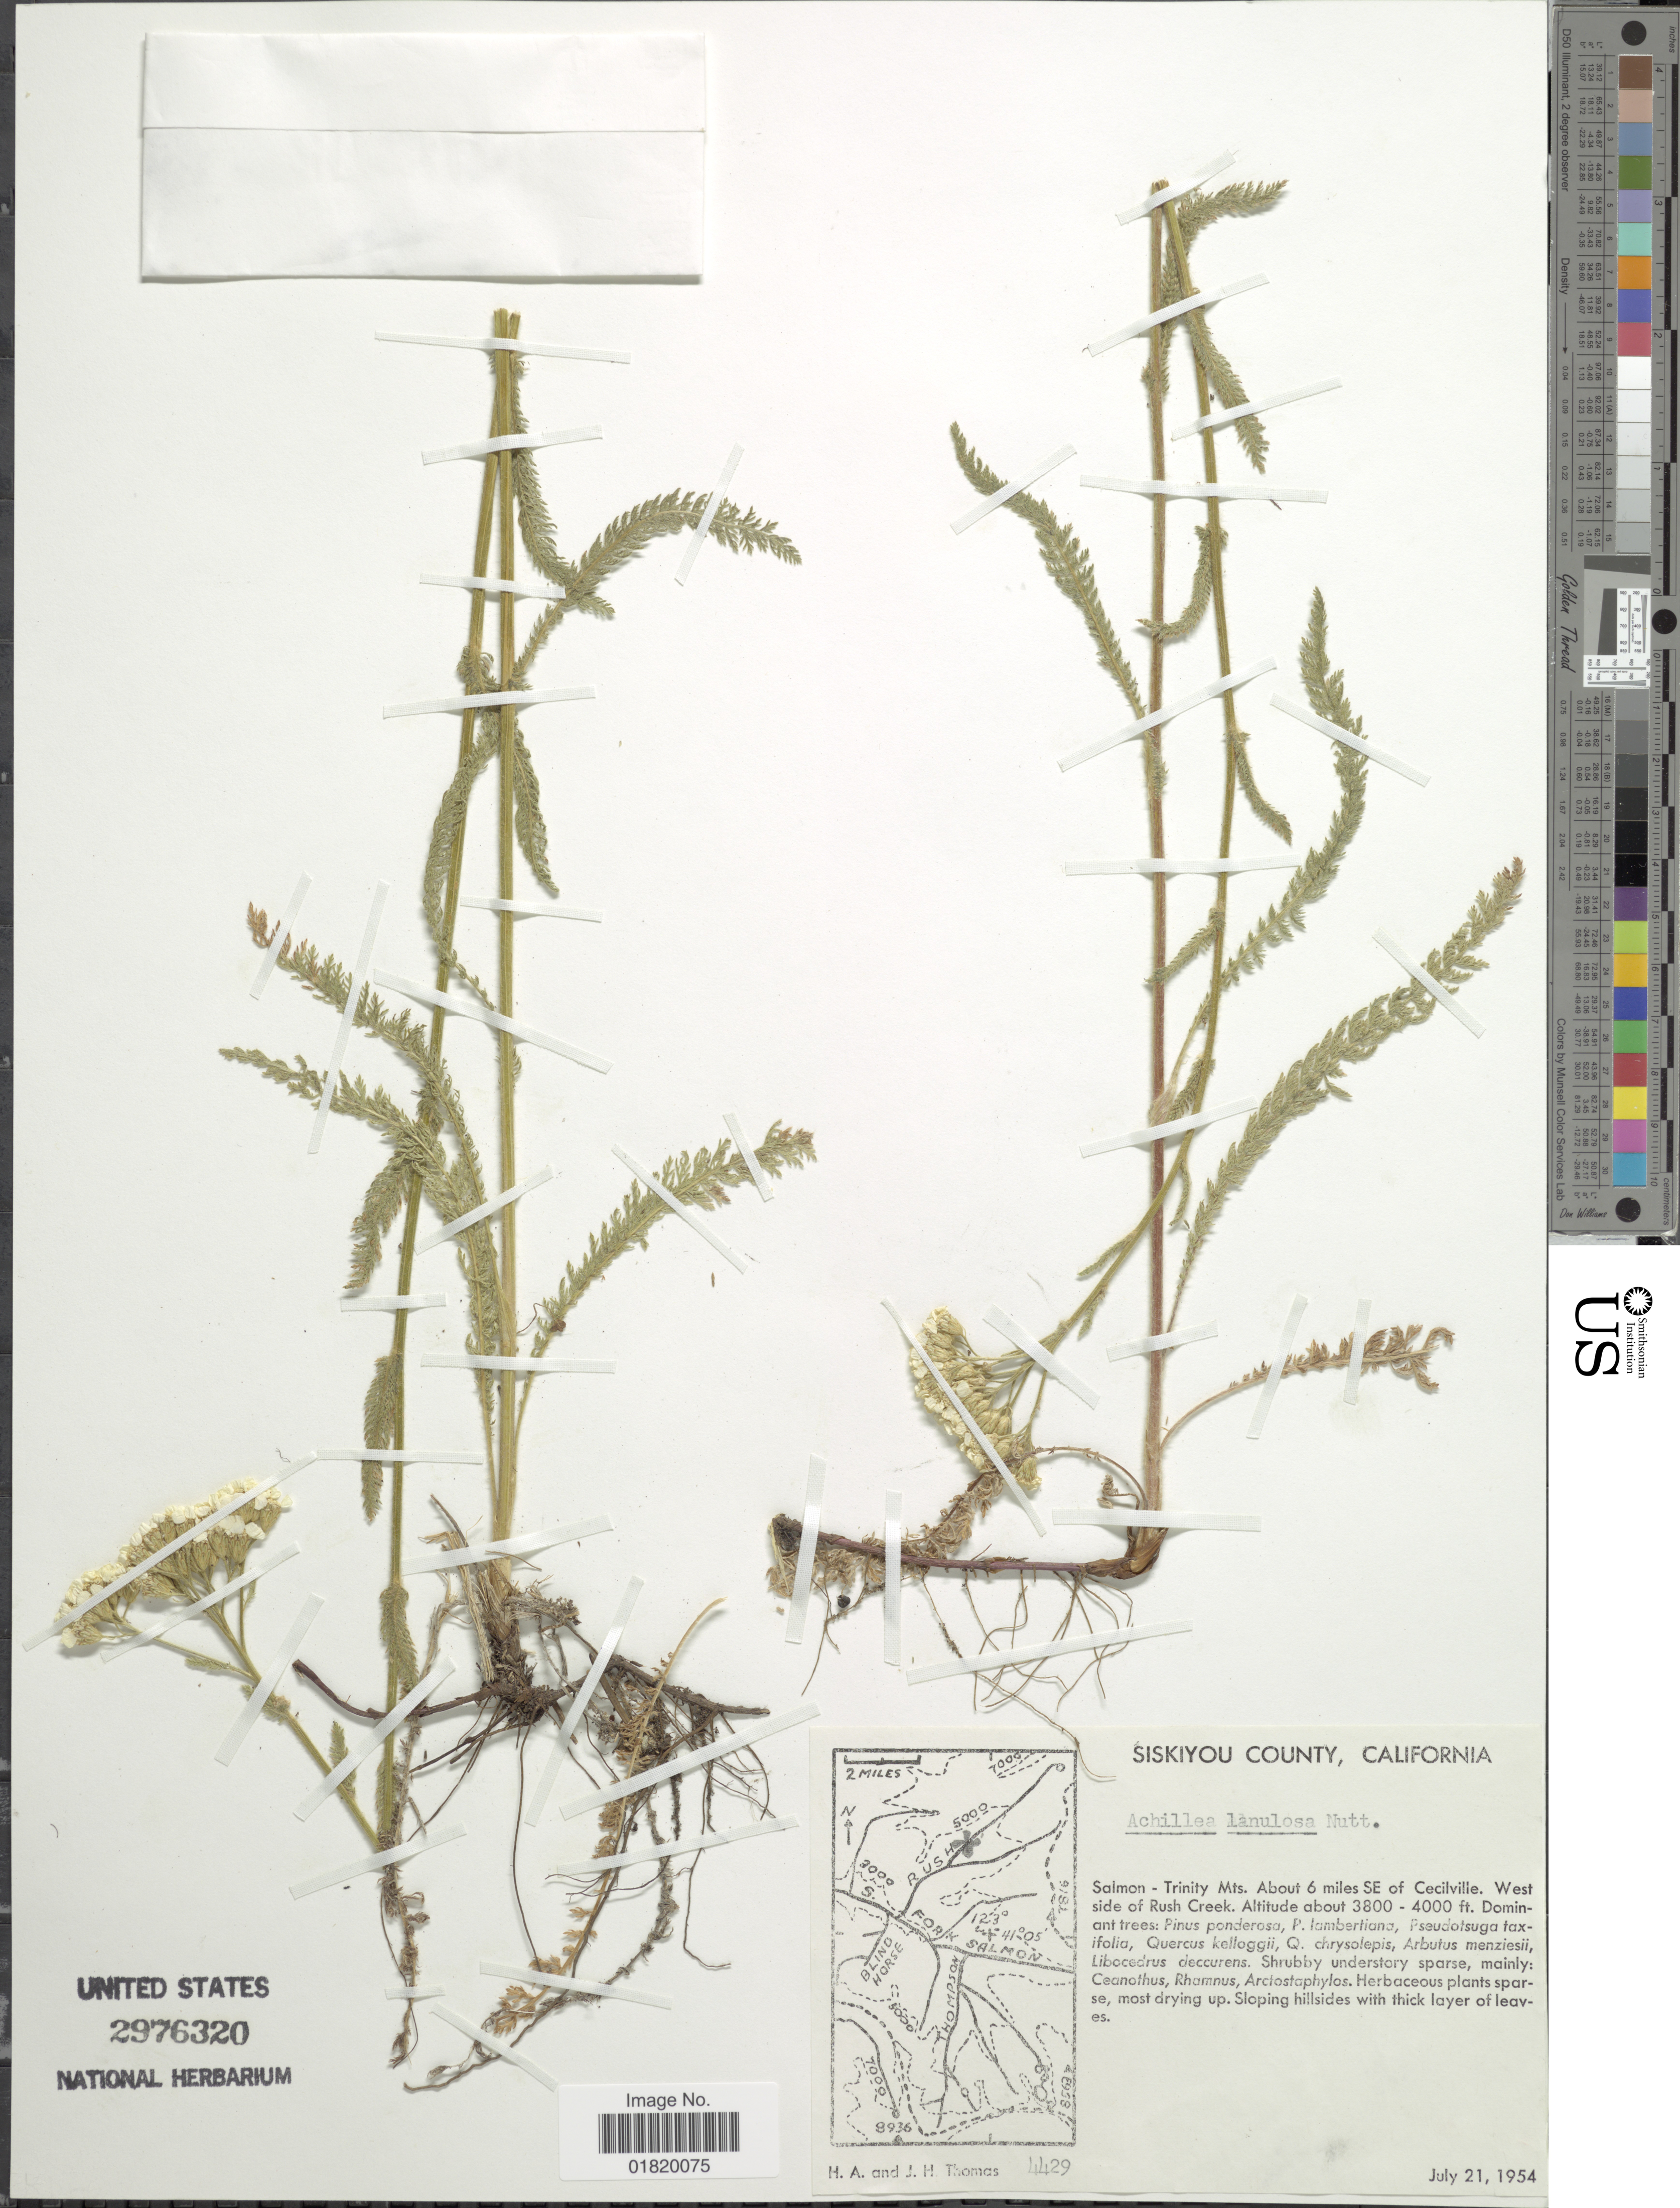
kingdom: Plantae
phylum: Tracheophyta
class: Magnoliopsida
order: Asterales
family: Asteraceae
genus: Achillea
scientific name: Achillea lanulosa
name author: Nutt.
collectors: H. Thomas & J. H. Thomas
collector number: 4429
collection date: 1954-07-21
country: United States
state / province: California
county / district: Siskiyou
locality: Siskiyou County. Salmon-Trinity Mts. About 6 miles SE of Cecilville. West side of Rush Creek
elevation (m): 1158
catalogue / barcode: US 2976320